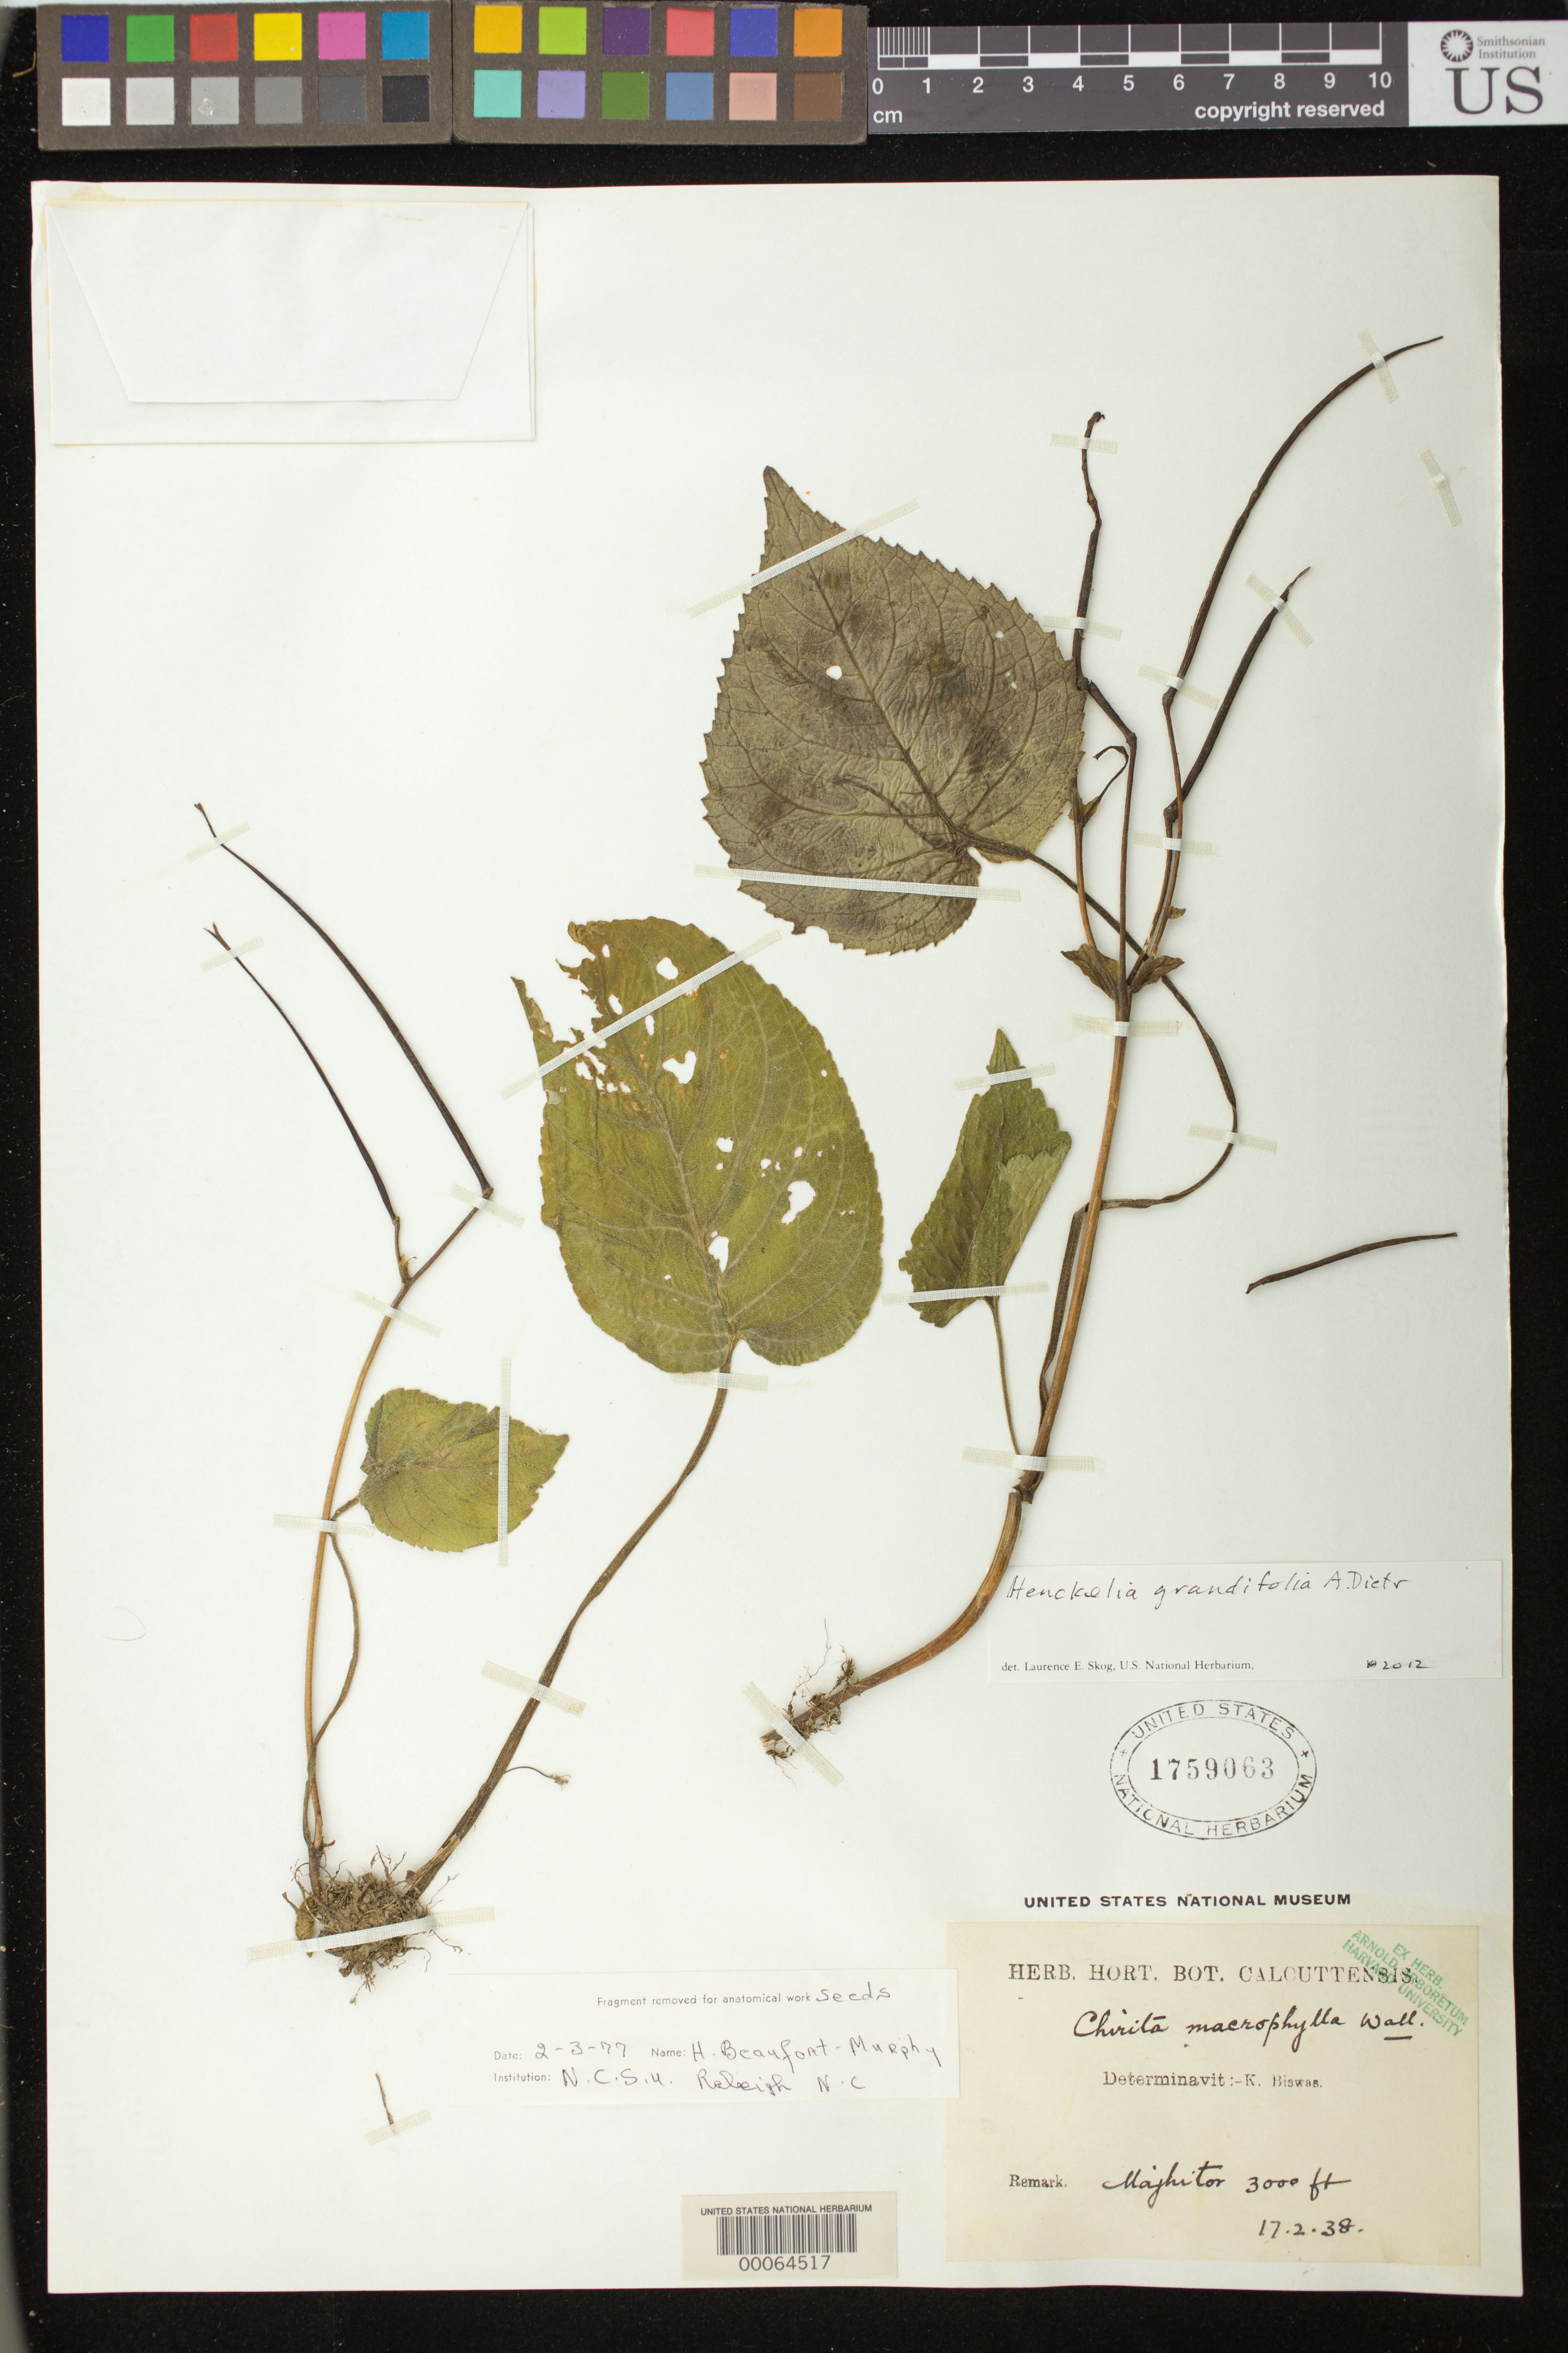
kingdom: Plantae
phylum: Tracheophyta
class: Magnoliopsida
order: Lamiales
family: Gesneriaceae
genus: Henckelia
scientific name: Henckelia grandifolia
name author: A. Dietr.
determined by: Skog, Laurence E.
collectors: K. Biswas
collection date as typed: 17 Feb 1938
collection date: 1938-02-17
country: India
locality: Majhitor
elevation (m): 914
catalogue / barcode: US 1759063